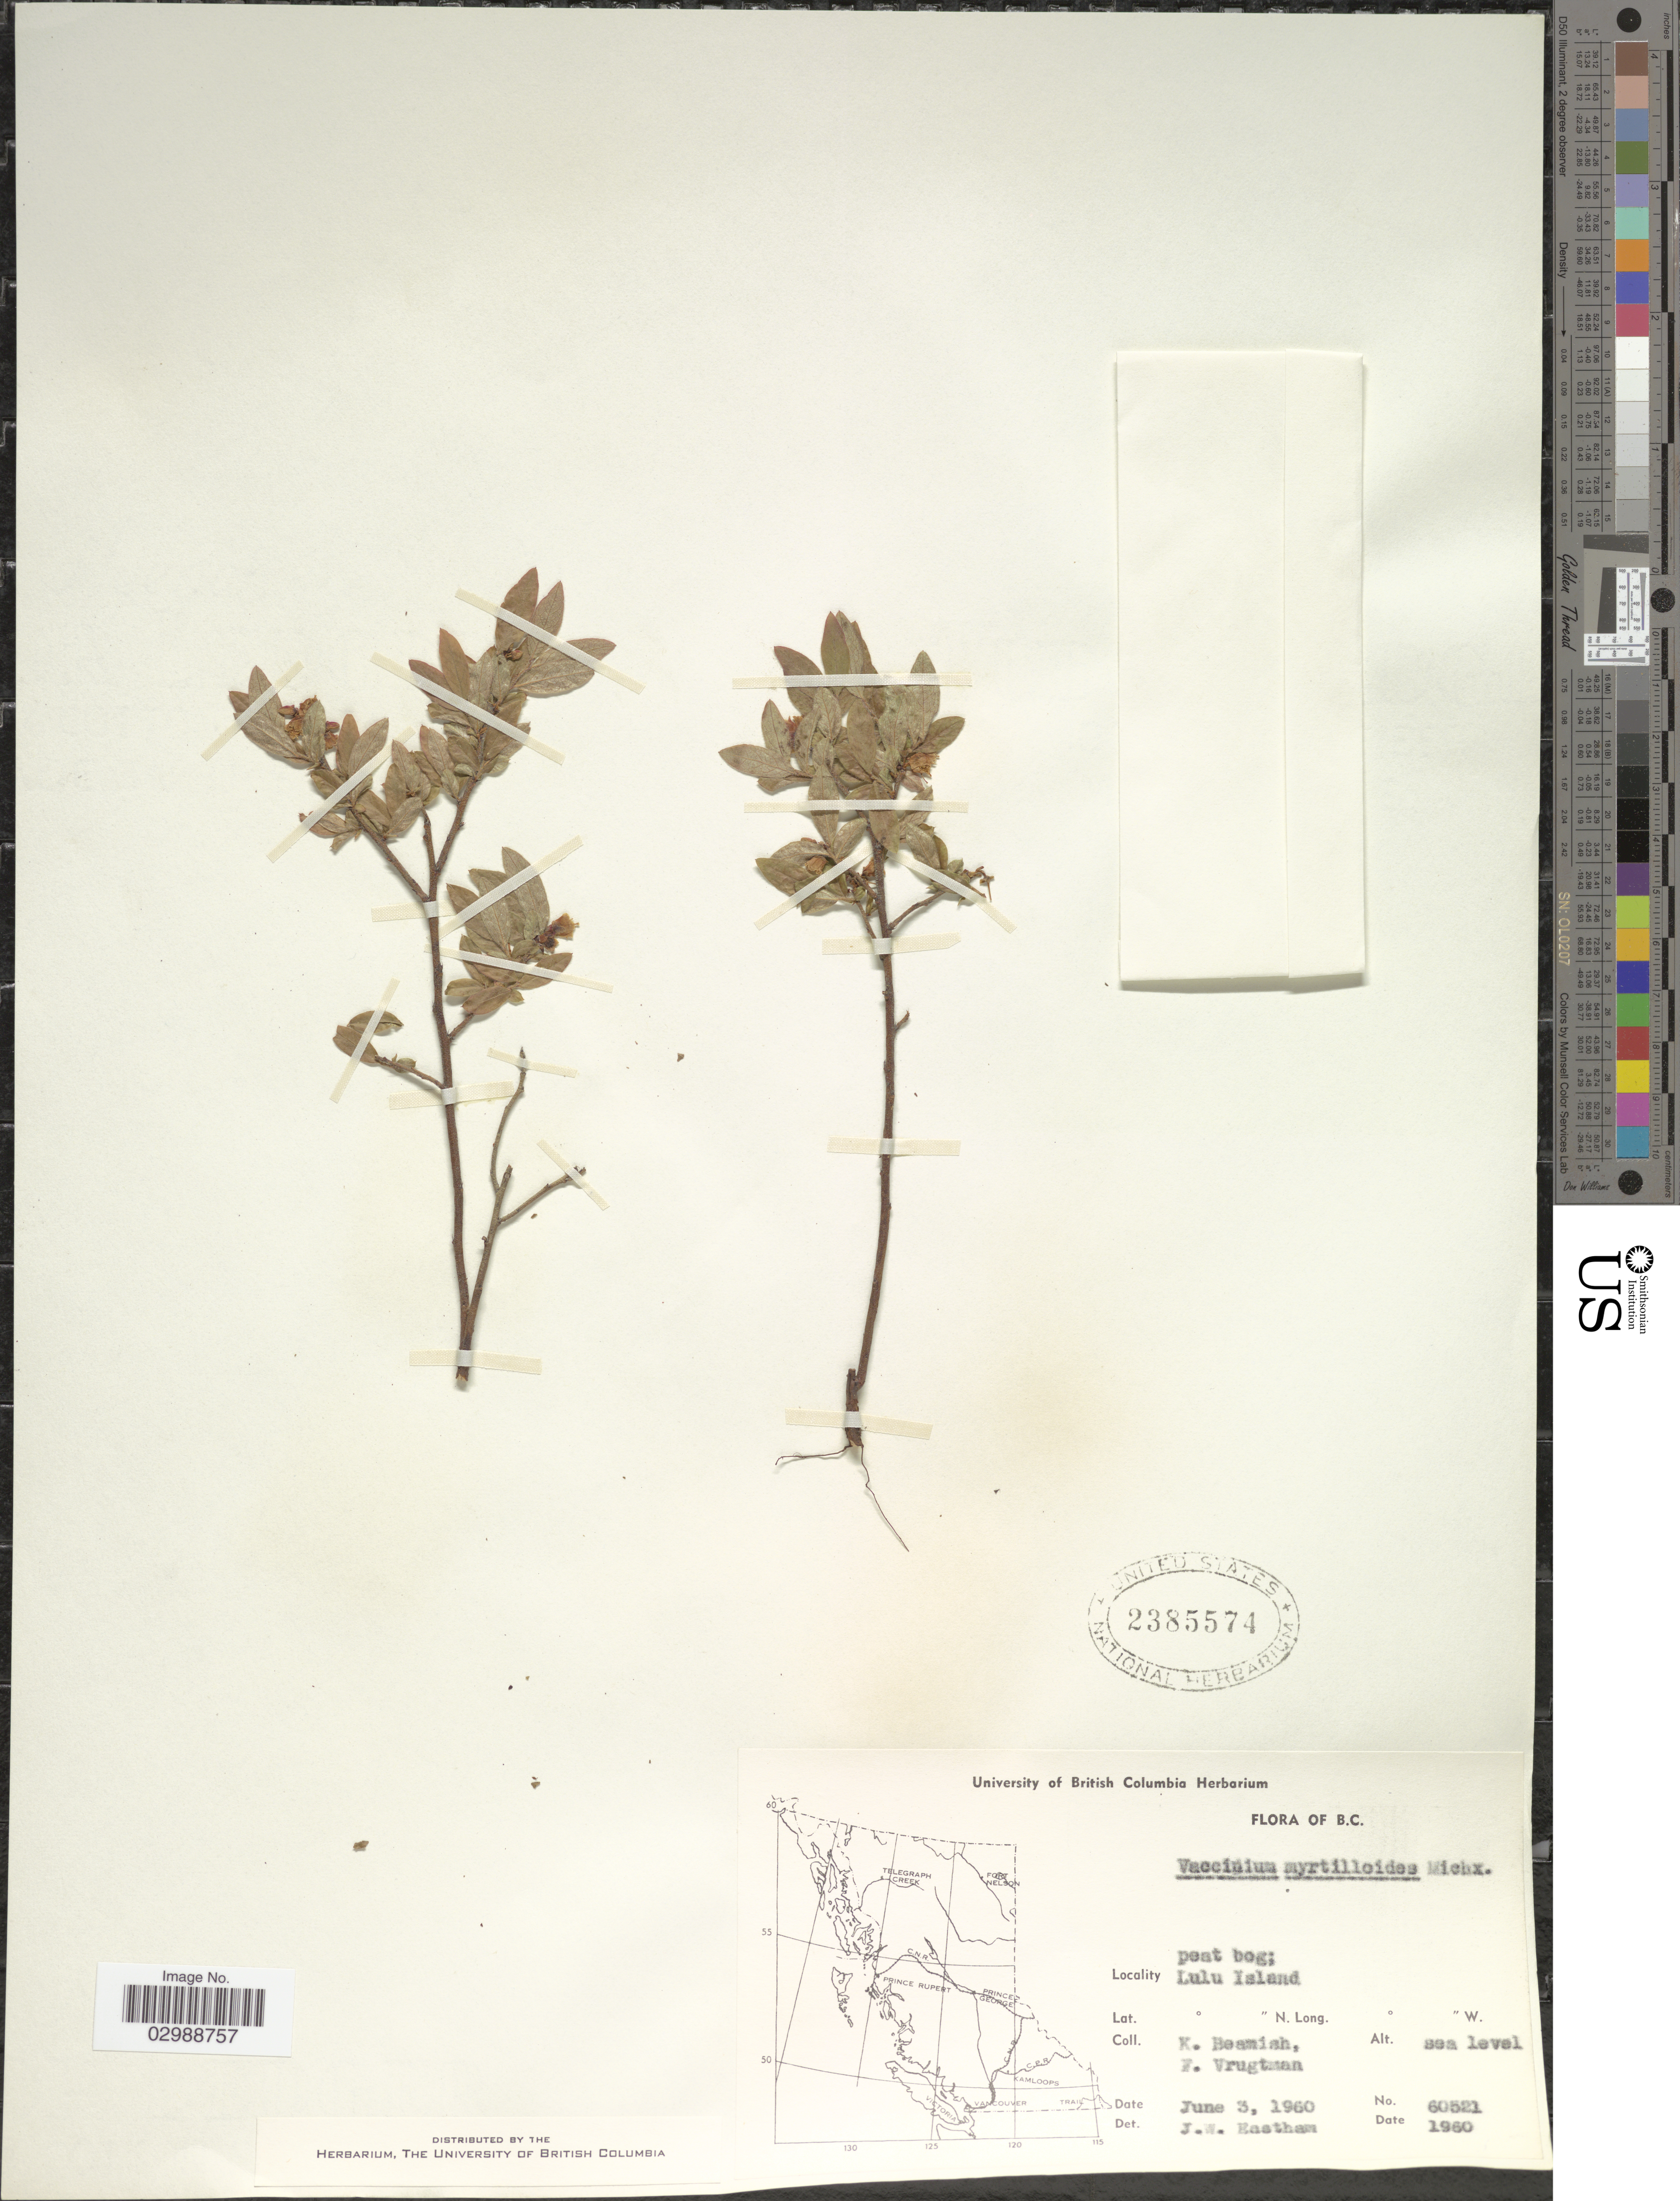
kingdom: Plantae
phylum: Tracheophyta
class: Magnoliopsida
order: Ericales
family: Ericaceae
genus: Vaccinium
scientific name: Vaccinium myrtilloides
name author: Michx.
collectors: K. Beamish & F. Vrugtman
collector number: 60521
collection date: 1960-06-03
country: Canada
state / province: British Columbia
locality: B.C. Lulu Island.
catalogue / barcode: US 2385574